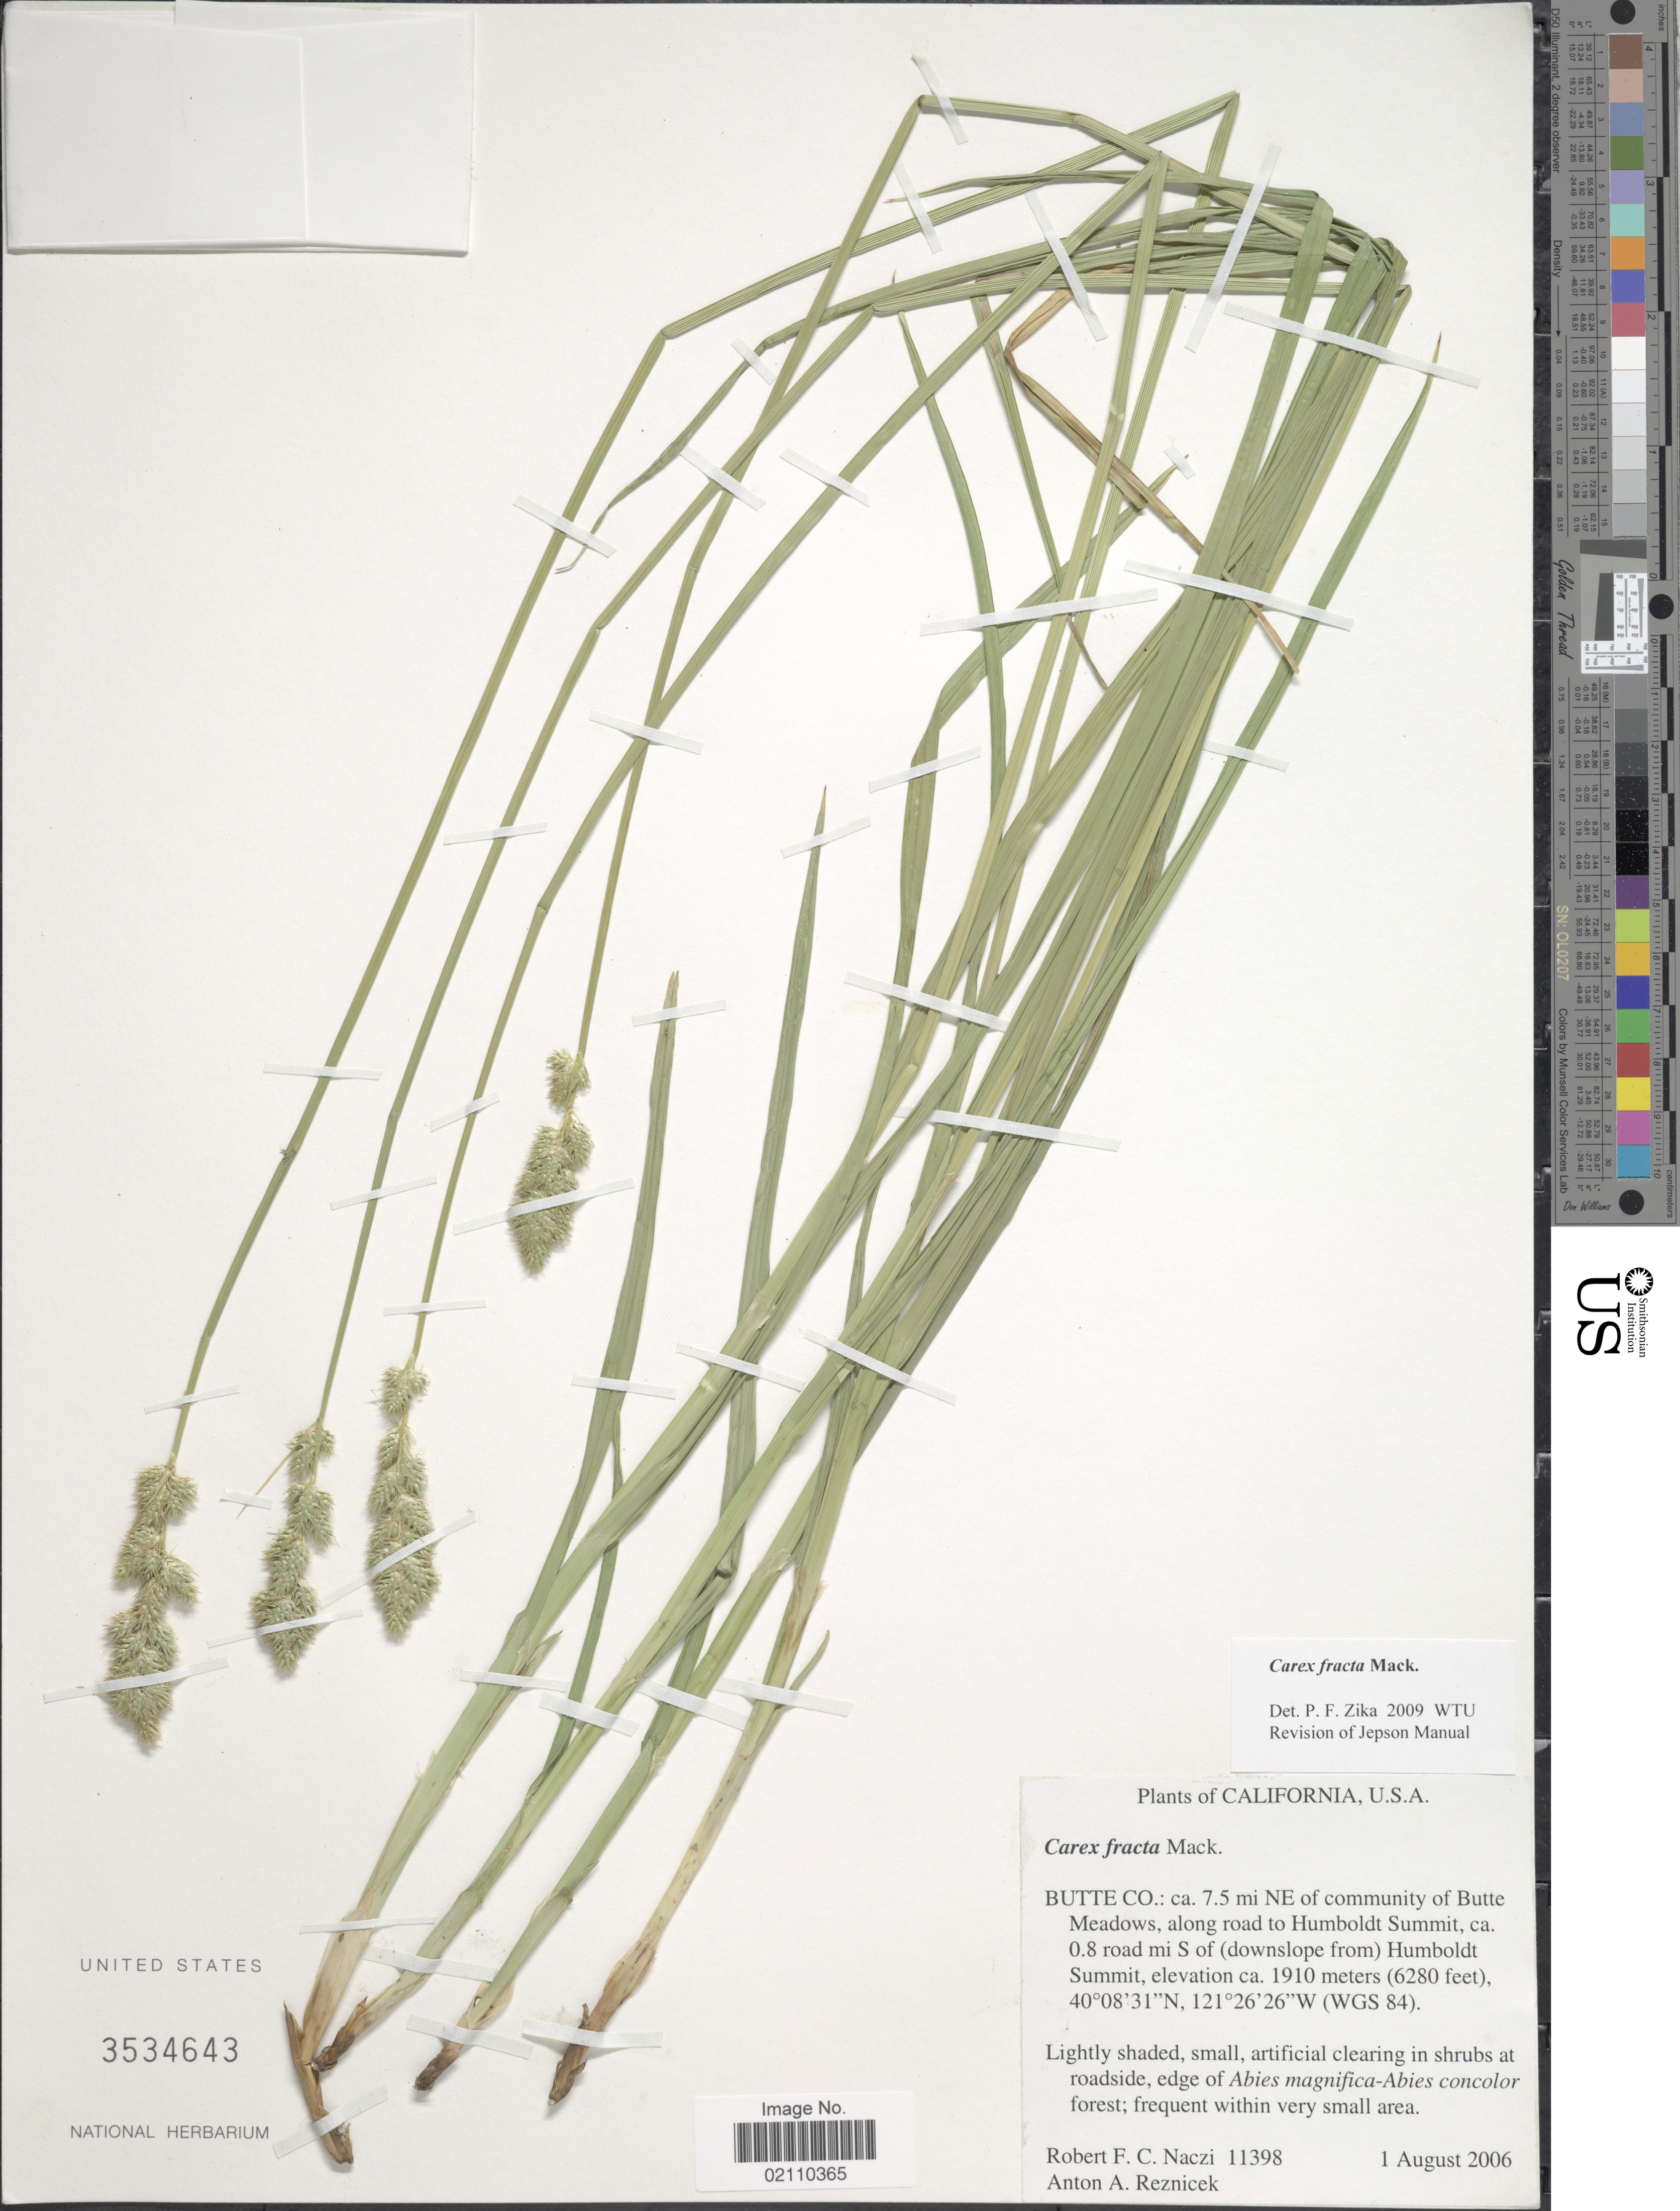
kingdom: Plantae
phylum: Tracheophyta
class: Liliopsida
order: Poales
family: Cyperaceae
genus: Carex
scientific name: Carex fracta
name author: Mack.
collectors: R. F. C. Naczi & A. A. Reznicek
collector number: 11398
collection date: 2006-08-01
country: United States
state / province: California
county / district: Butte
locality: Butte Co.: ca. 7.5 mi NE of community of Butte Meadows, along road to Humboldt Summit, ca. 0.8 road mi S of (downslope from) Humboldt Summit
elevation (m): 1910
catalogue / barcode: US 3534643